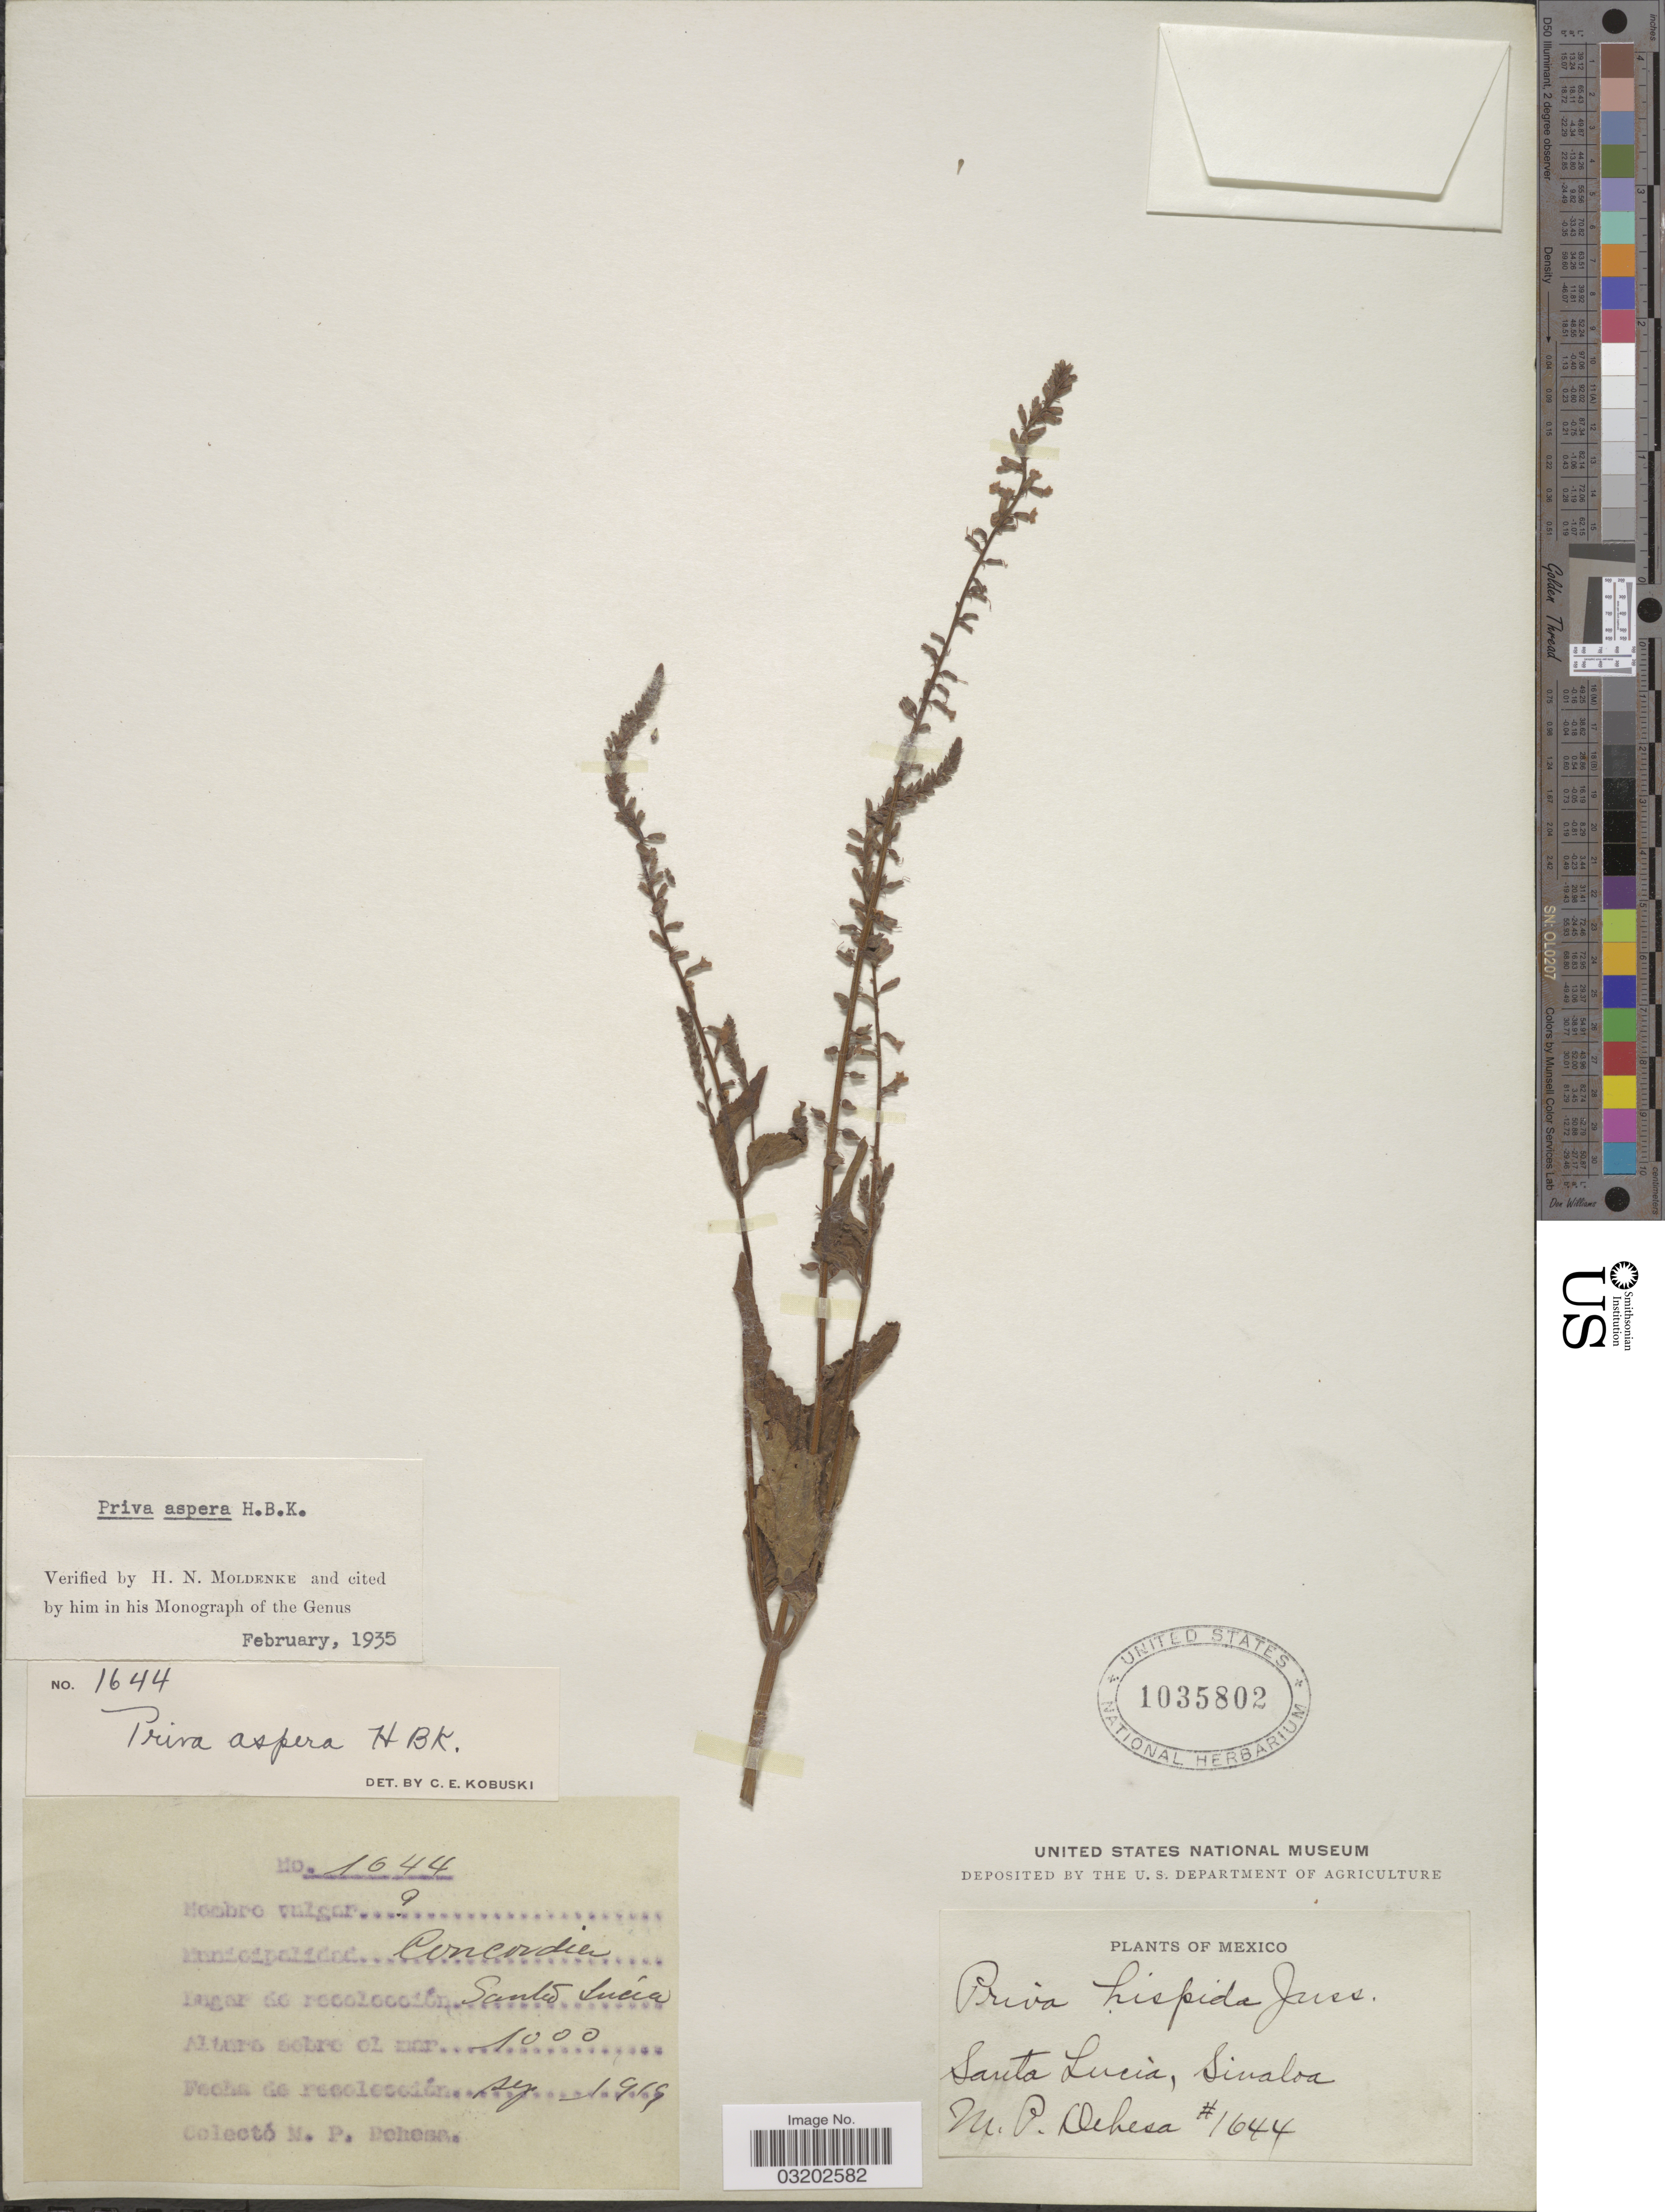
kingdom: Plantae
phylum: Tracheophyta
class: Magnoliopsida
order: Lamiales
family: Verbenaceae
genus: Priva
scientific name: Priva aspera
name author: Kunth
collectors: M. Dehesa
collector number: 1644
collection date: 1919-09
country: Mexico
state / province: Sinaloa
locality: Santa Lucia.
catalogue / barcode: US 1035802